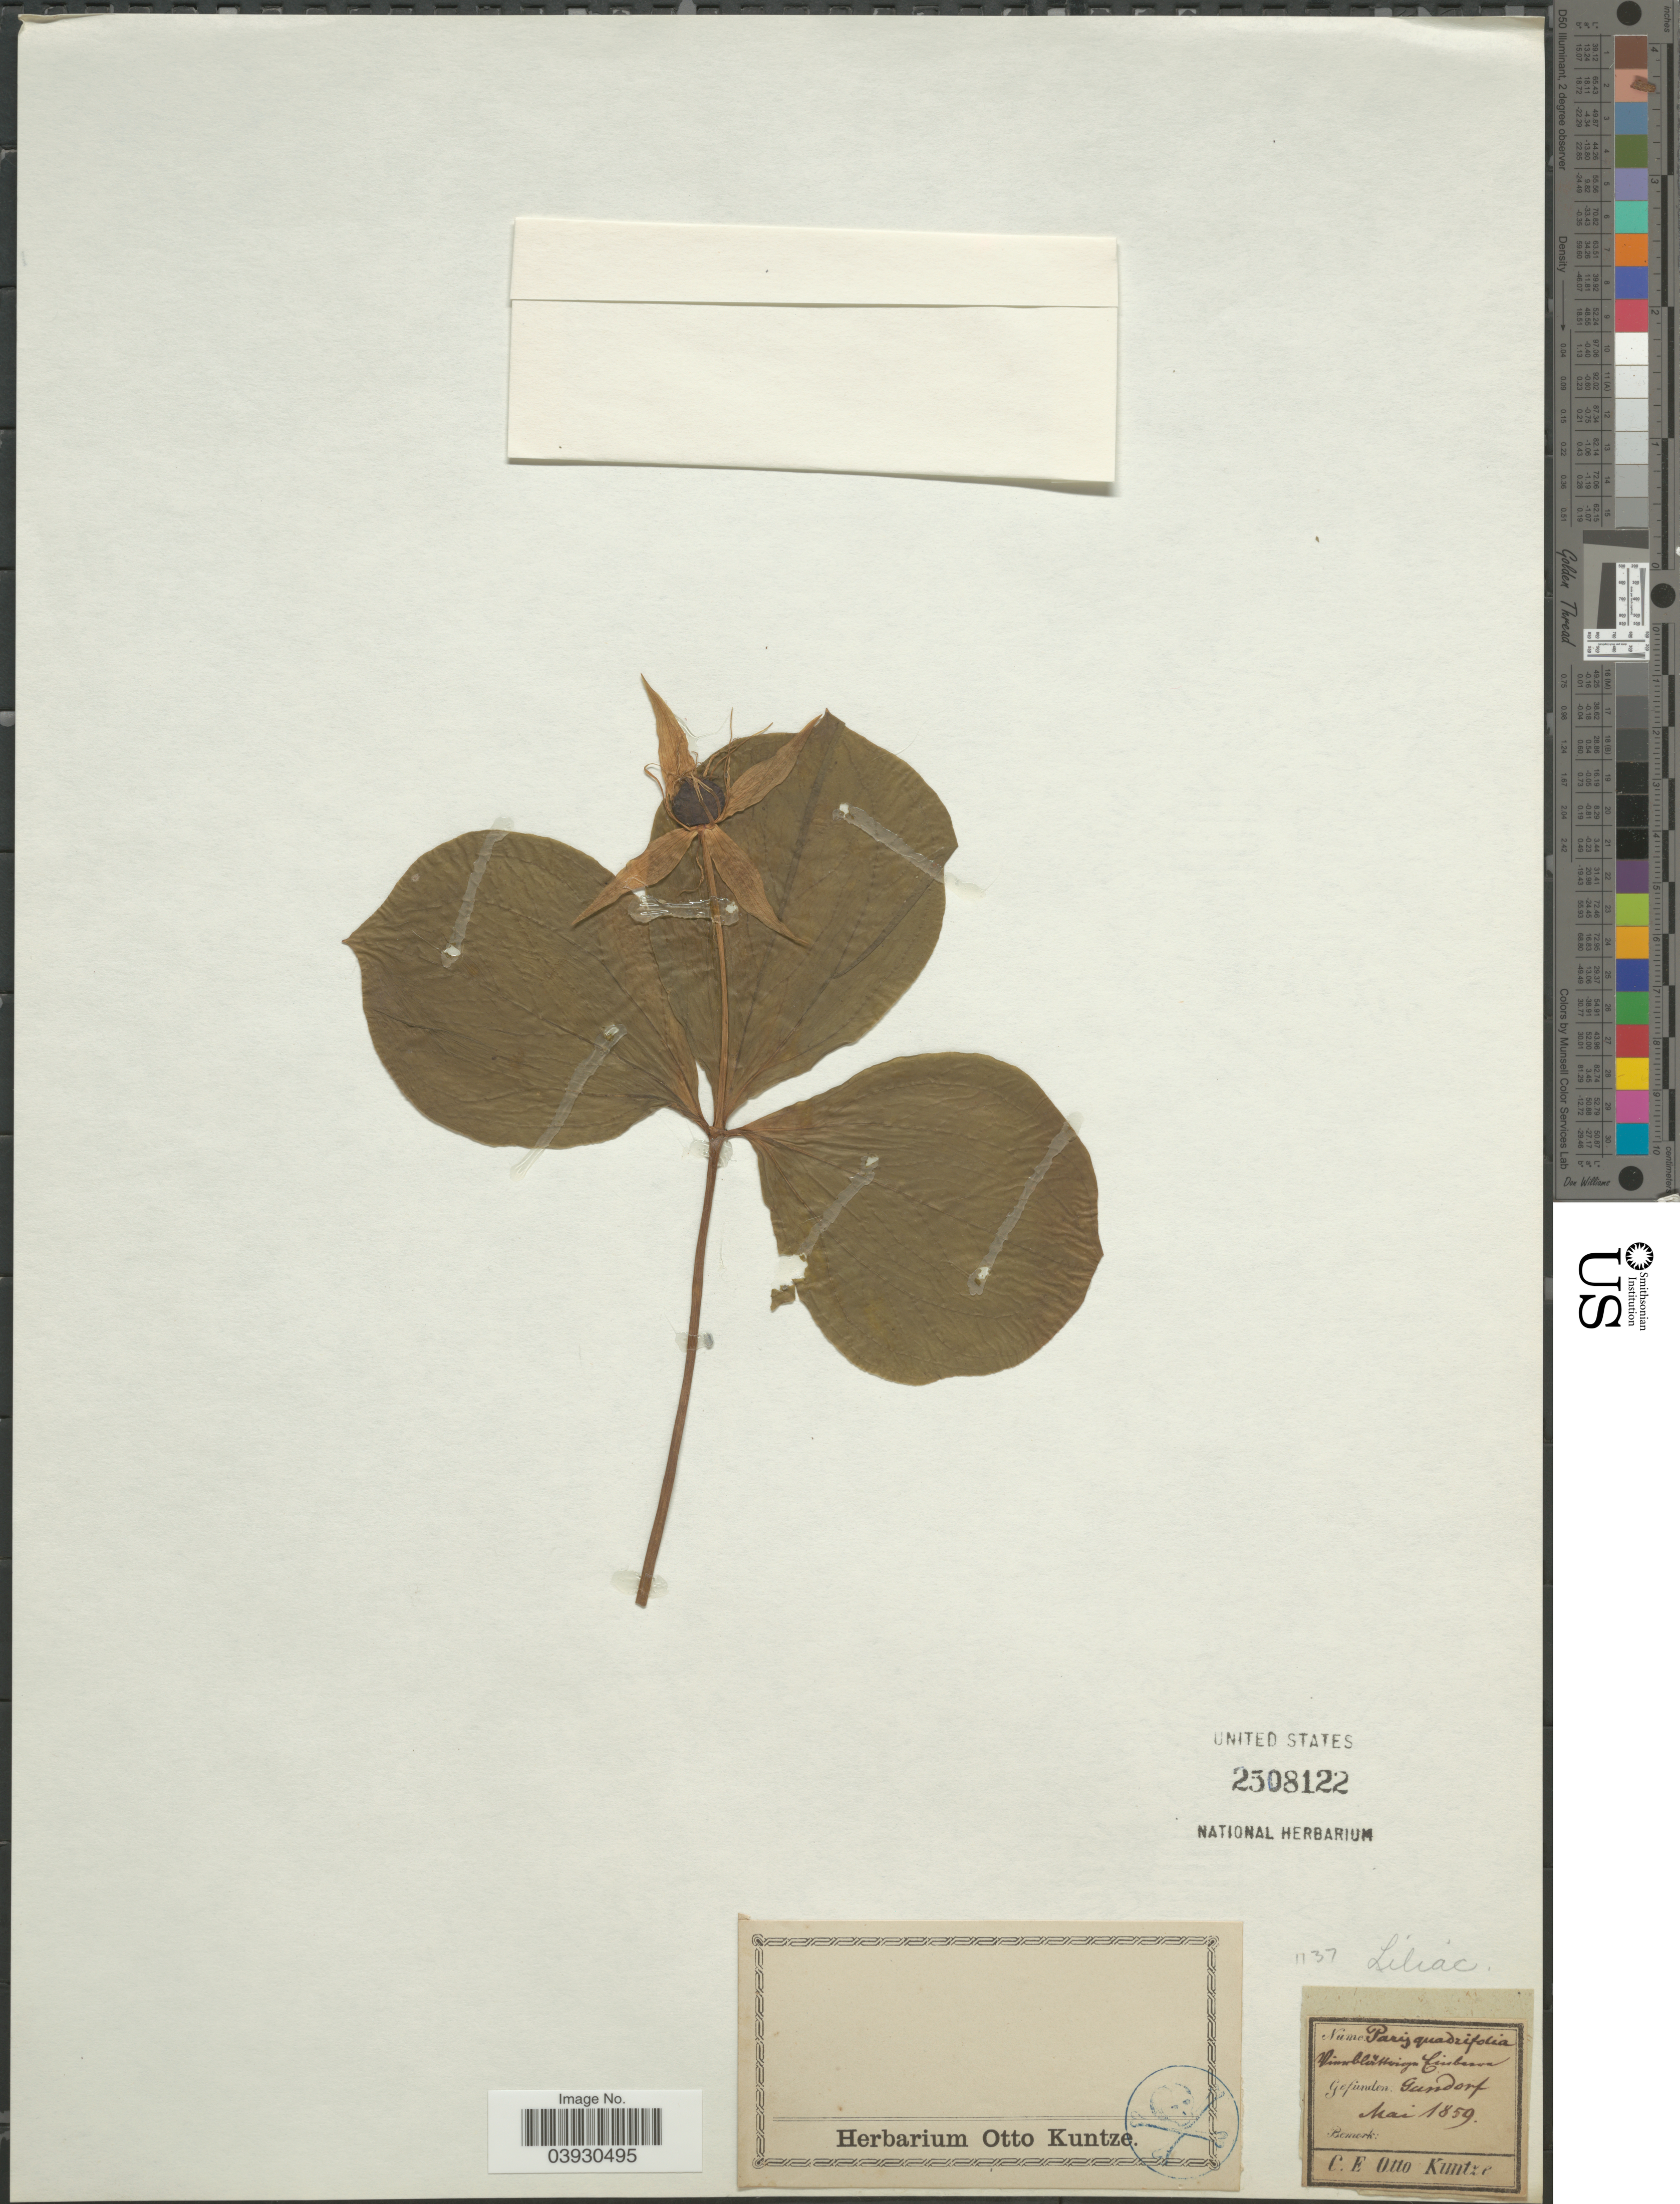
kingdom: Plantae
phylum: Tracheophyta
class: Liliopsida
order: Liliales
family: Melanthiaceae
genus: Paris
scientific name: Paris quadrifolia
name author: L.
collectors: C.E.O. Kuntze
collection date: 1859-05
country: Germany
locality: Gundorf.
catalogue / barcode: US 2508122